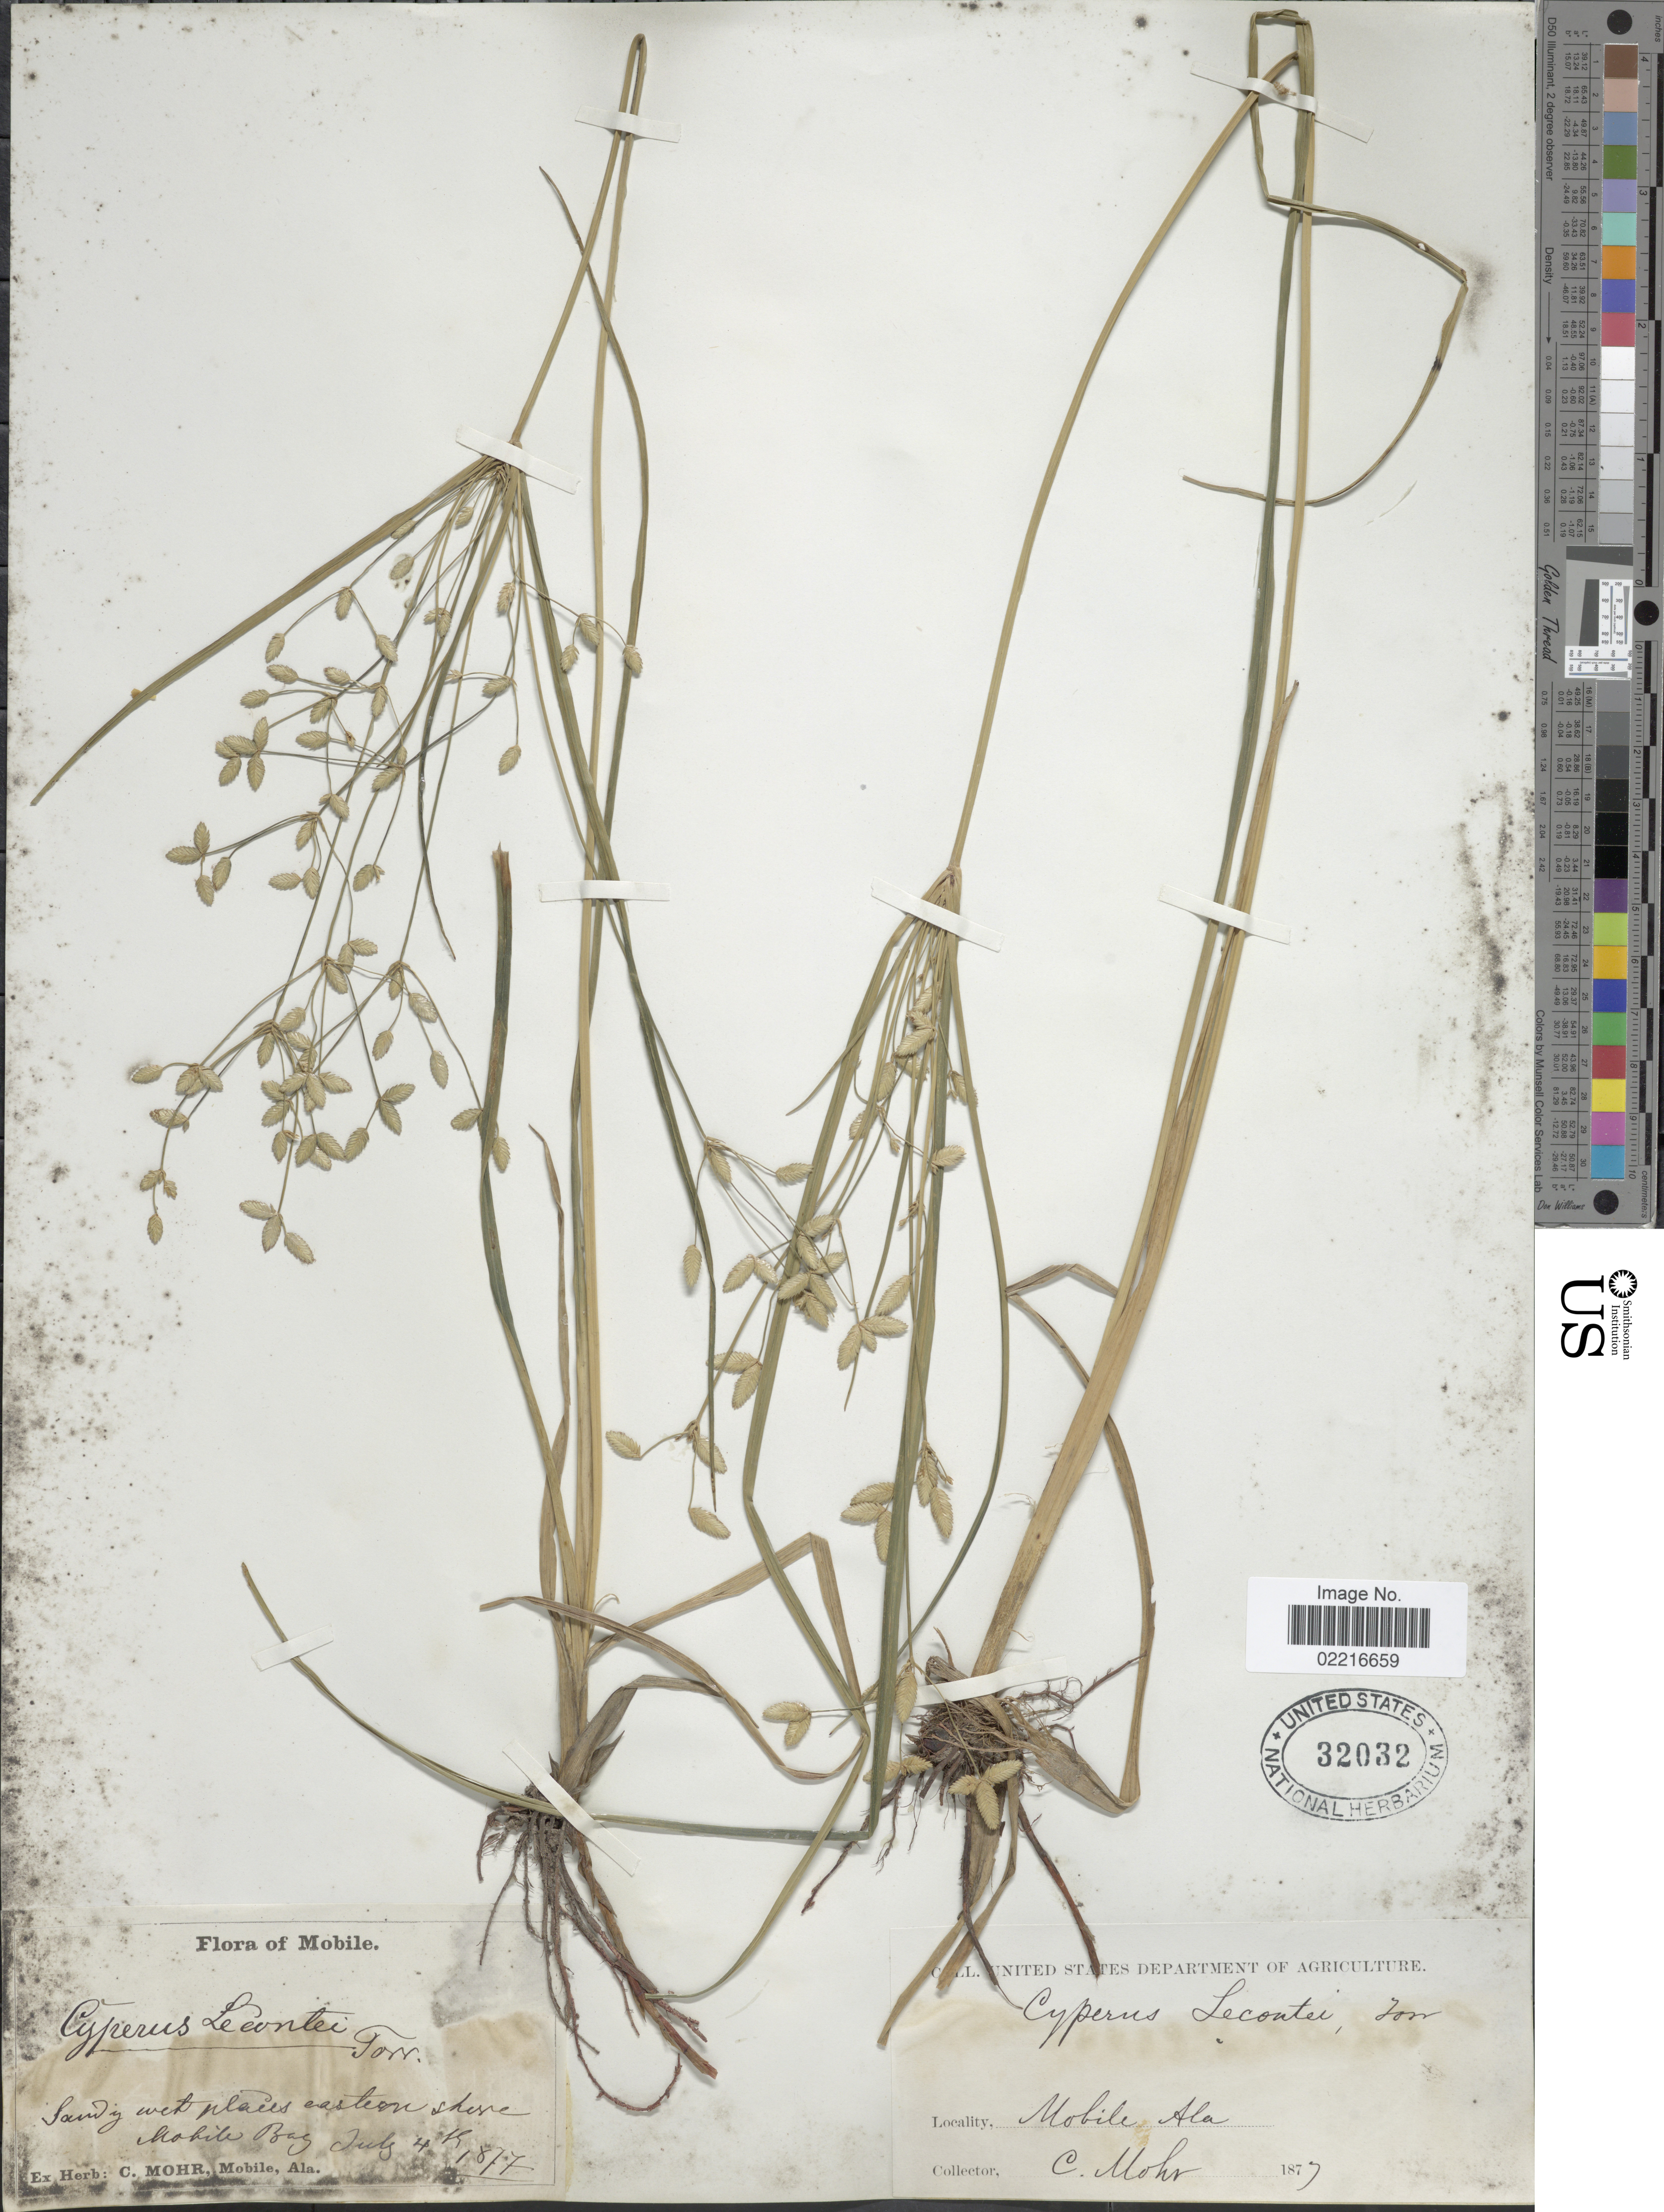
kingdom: Plantae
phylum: Tracheophyta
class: Liliopsida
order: Poales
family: Cyperaceae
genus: Cyperus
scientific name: Cyperus lecontei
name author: Torr. ex Steud.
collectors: C. T. Mohr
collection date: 1877-07-04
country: United States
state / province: Alabama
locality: Mobile, Eastern shore Mobile Bay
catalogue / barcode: US 32032